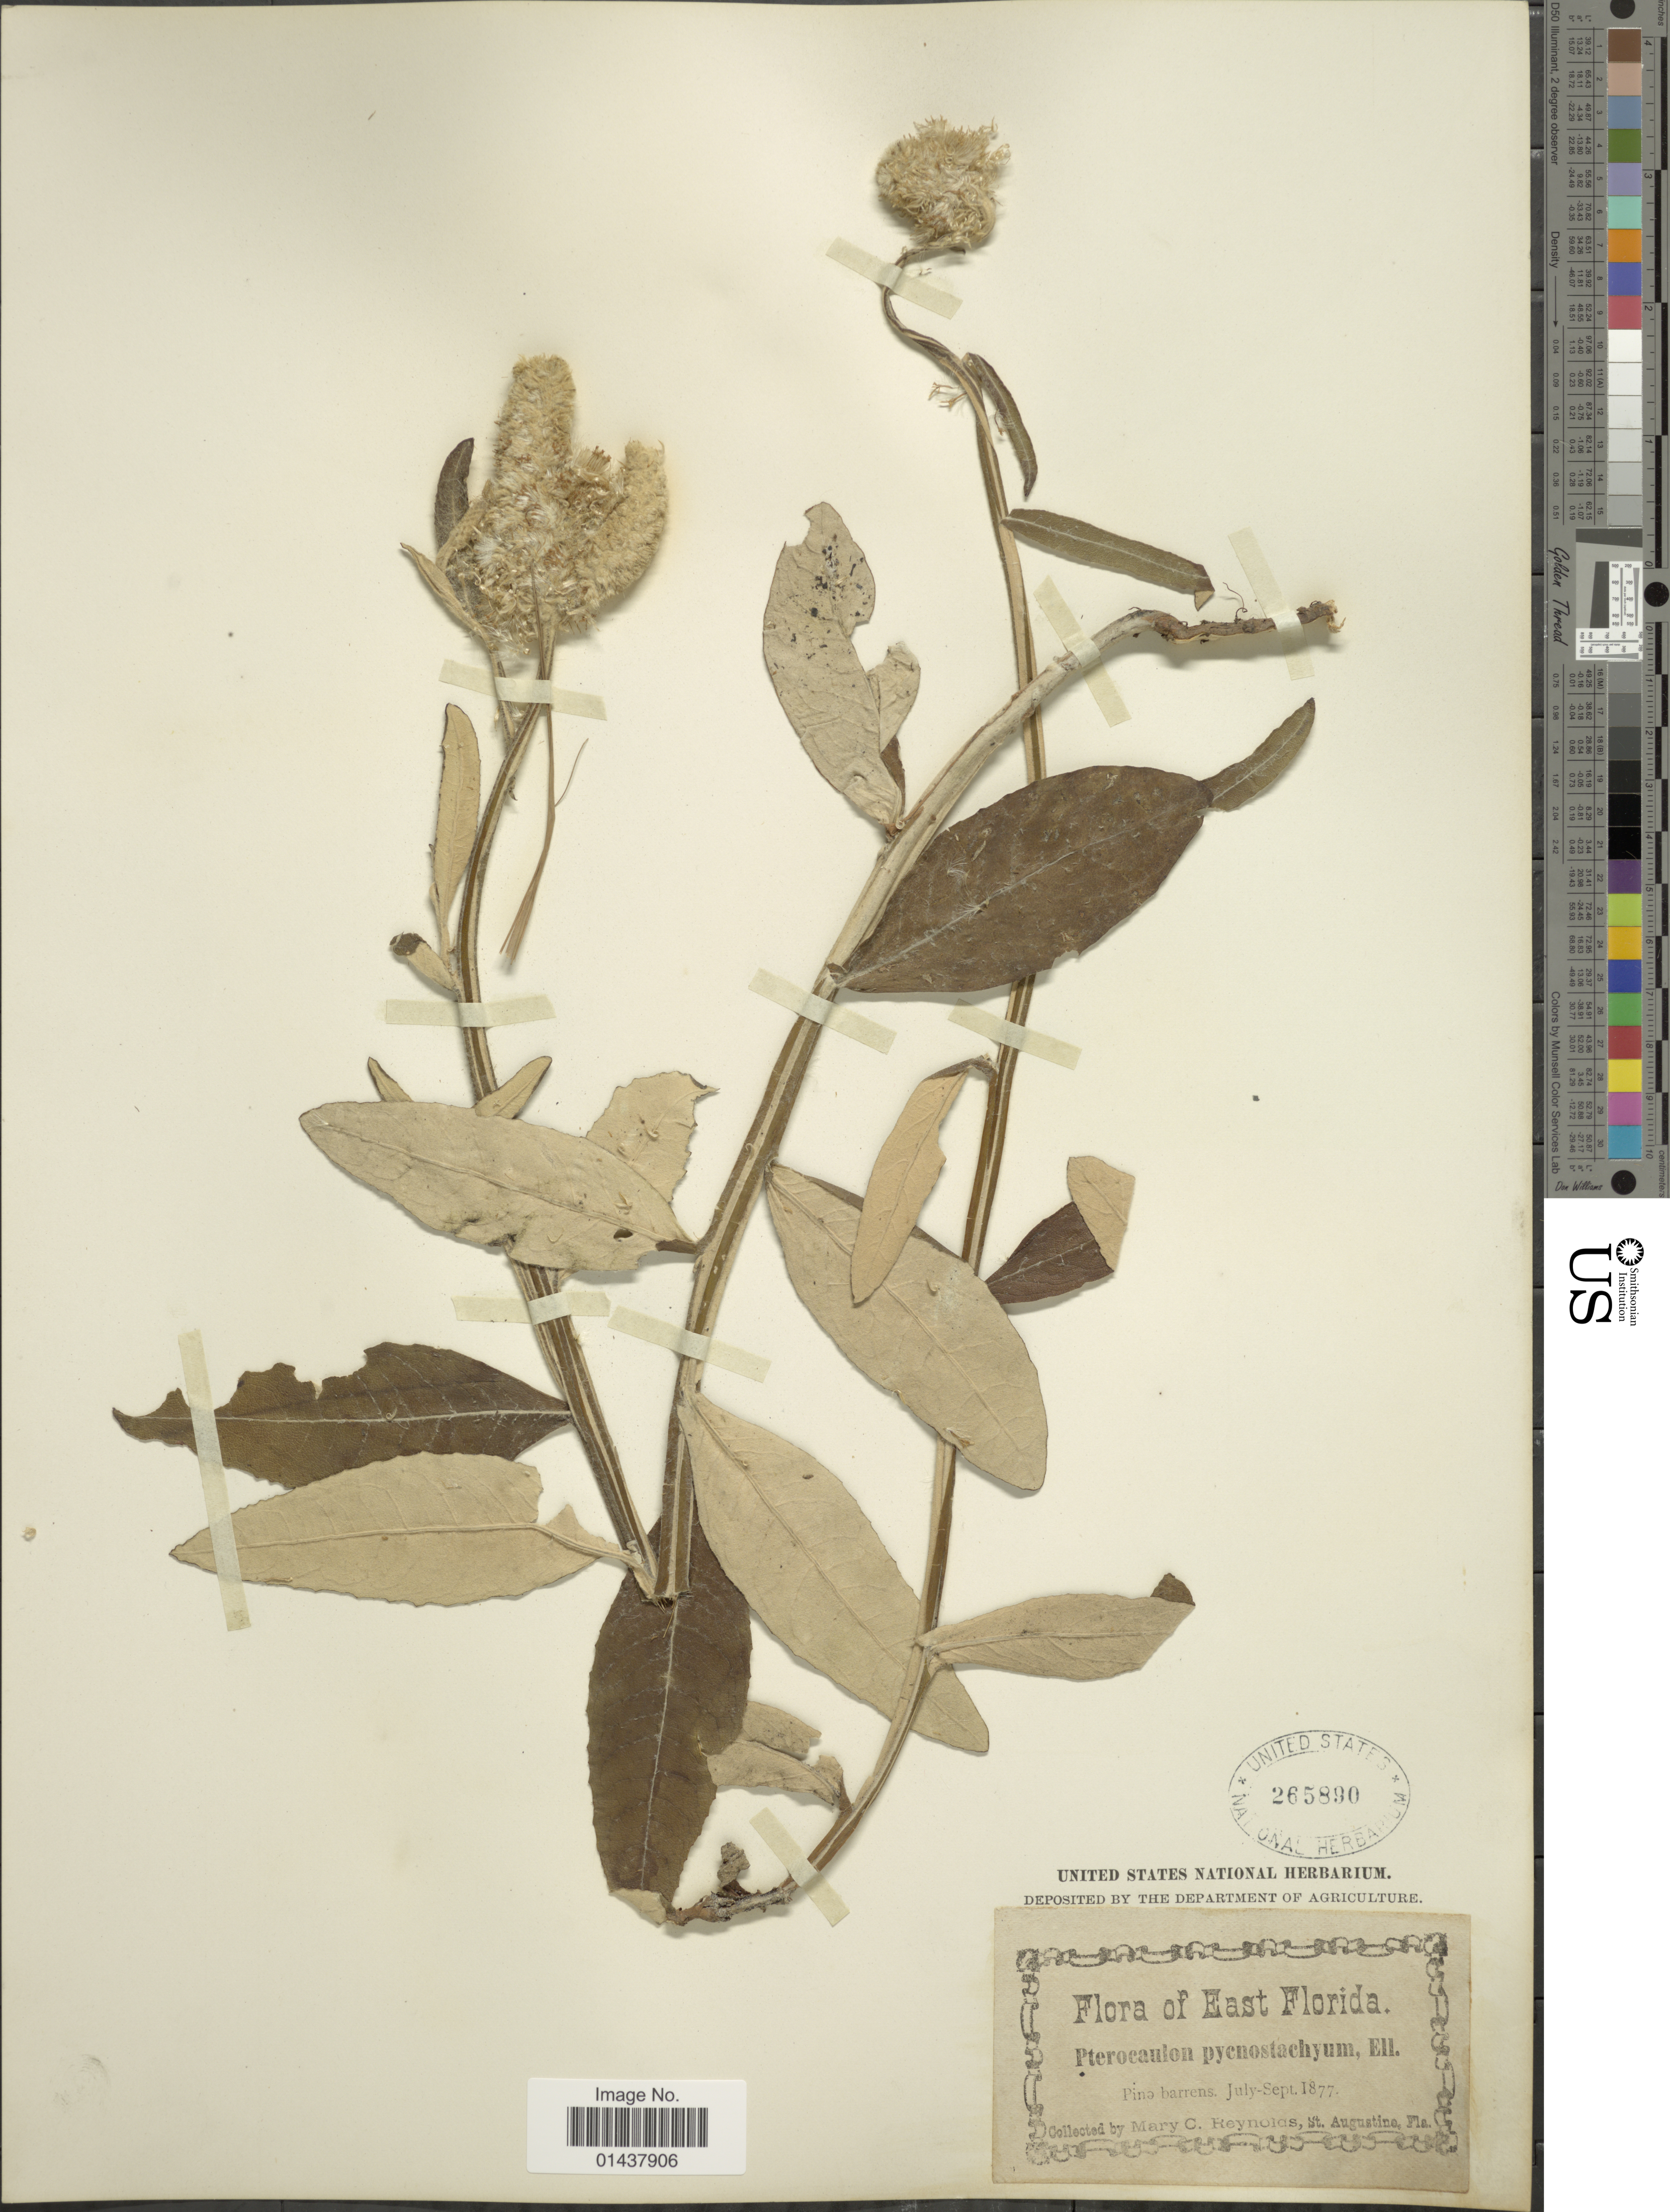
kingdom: Plantae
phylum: Tracheophyta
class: Magnoliopsida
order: Asterales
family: Asteraceae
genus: Pterocaulon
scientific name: Pterocaulon undulatum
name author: C. Mohr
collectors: M. Reynolds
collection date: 1877-07/1877-09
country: United States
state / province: Florida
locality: East Florida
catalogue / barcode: US 265890